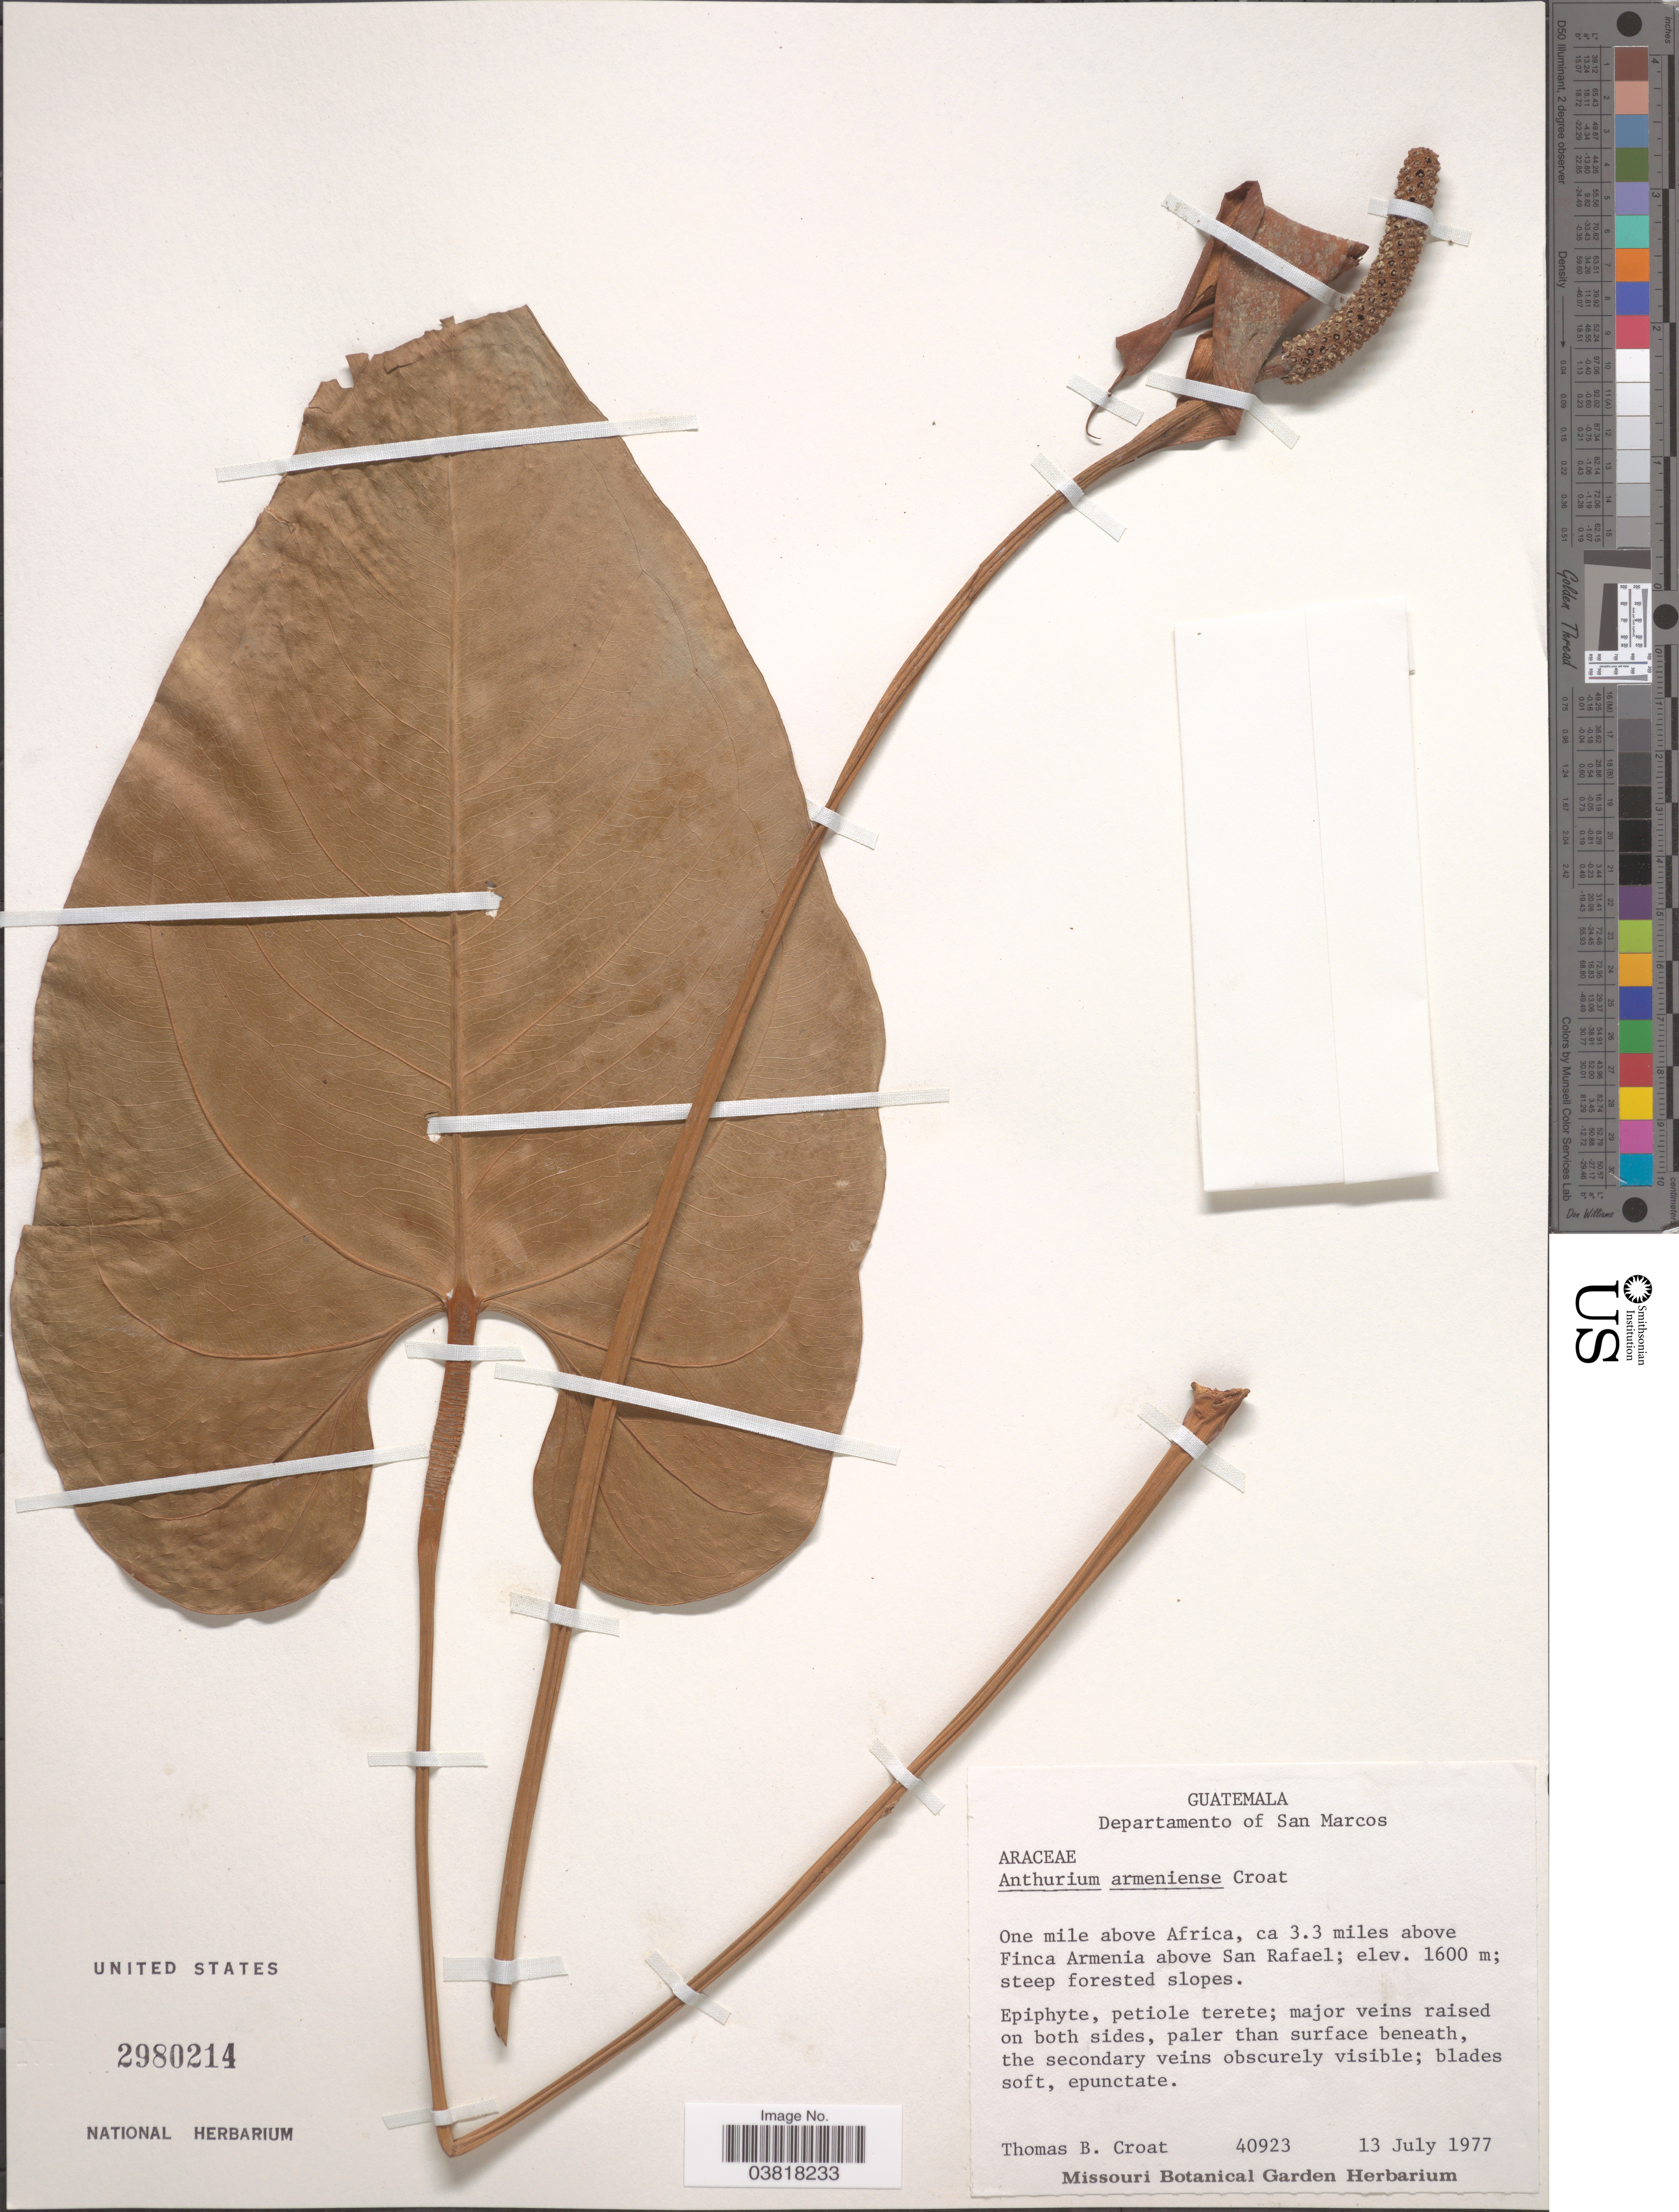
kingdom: Plantae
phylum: Tracheophyta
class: Liliopsida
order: Alismatales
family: Araceae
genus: Anthurium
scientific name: Anthurium armeniense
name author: Croat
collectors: T. B. Croat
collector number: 40923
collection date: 1977-07-13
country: Guatemala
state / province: San Marcos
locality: Departamento of San Marcos. One mile above Africa, ca 3.3 miles above Finca Armenia above San Rafael.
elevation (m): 1600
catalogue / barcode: US 2980214